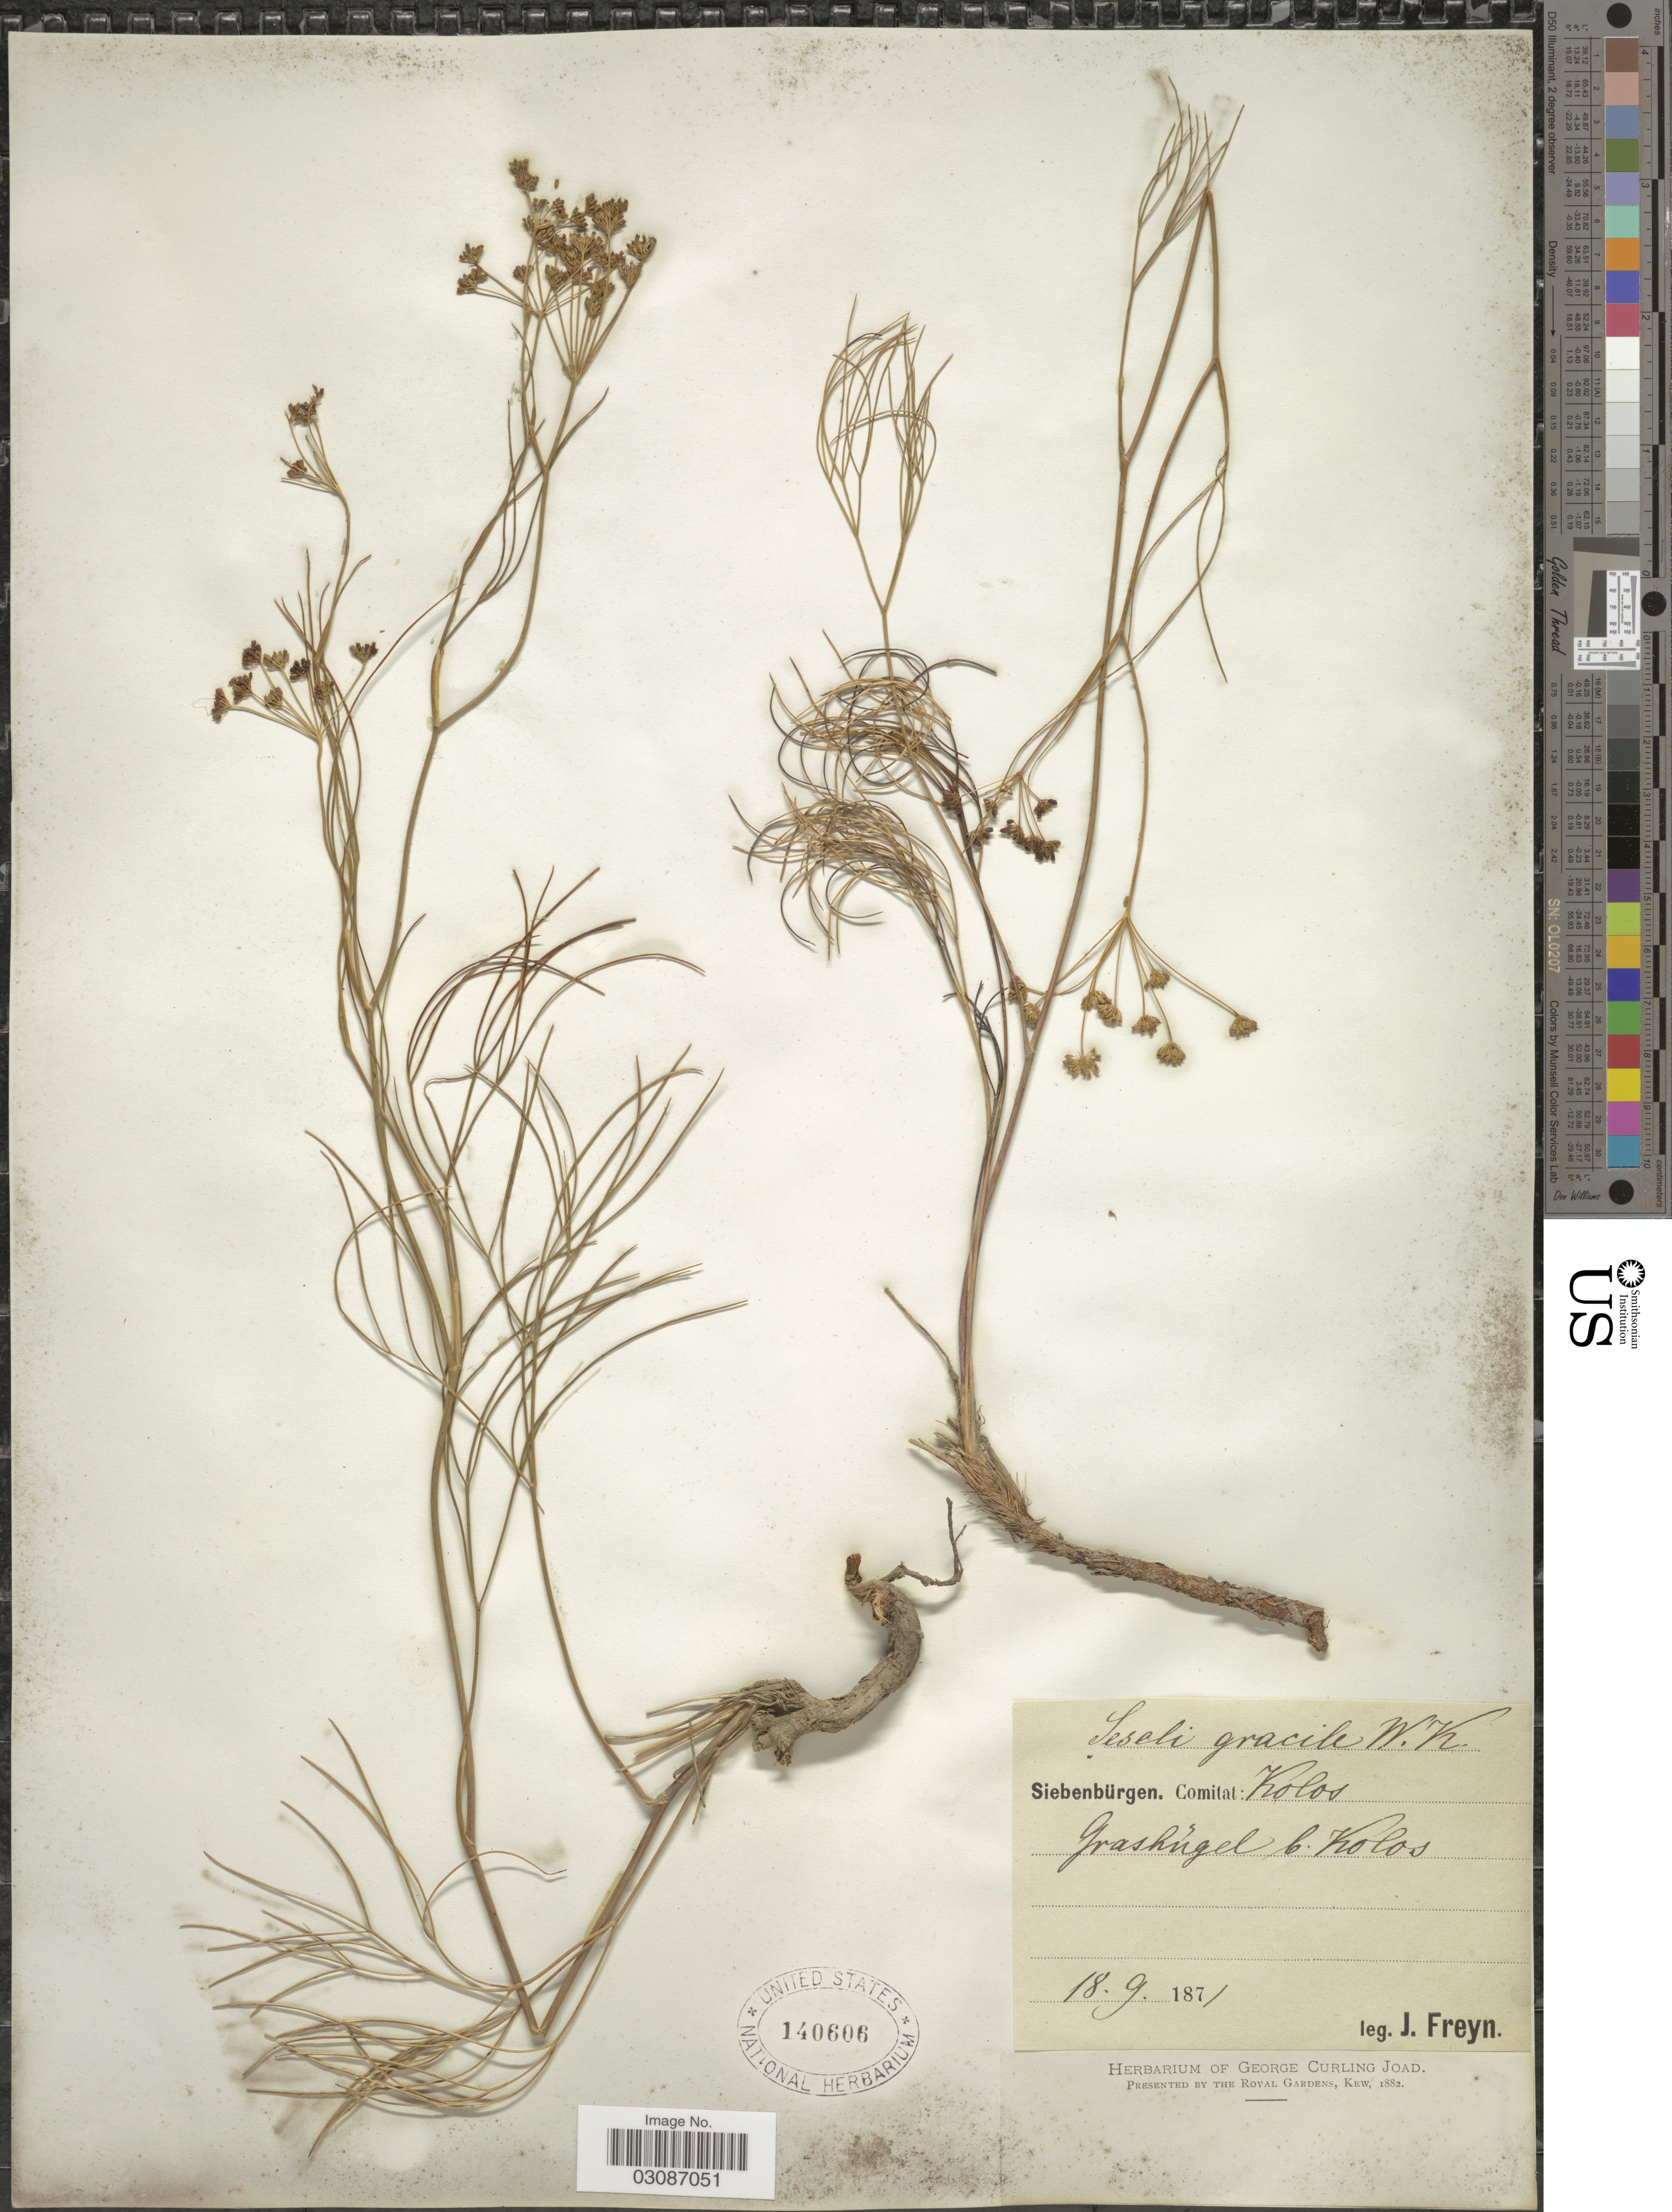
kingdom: Plantae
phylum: Tracheophyta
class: Magnoliopsida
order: Apiales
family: Apiaceae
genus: Seseli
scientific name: Seseli gracile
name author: Waldst. & Kit.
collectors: J. Freyn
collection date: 1871-09-18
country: Romania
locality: Siebenbürgen. Comitat: Kolos. Grashügel b. Kolos.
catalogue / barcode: US 140606